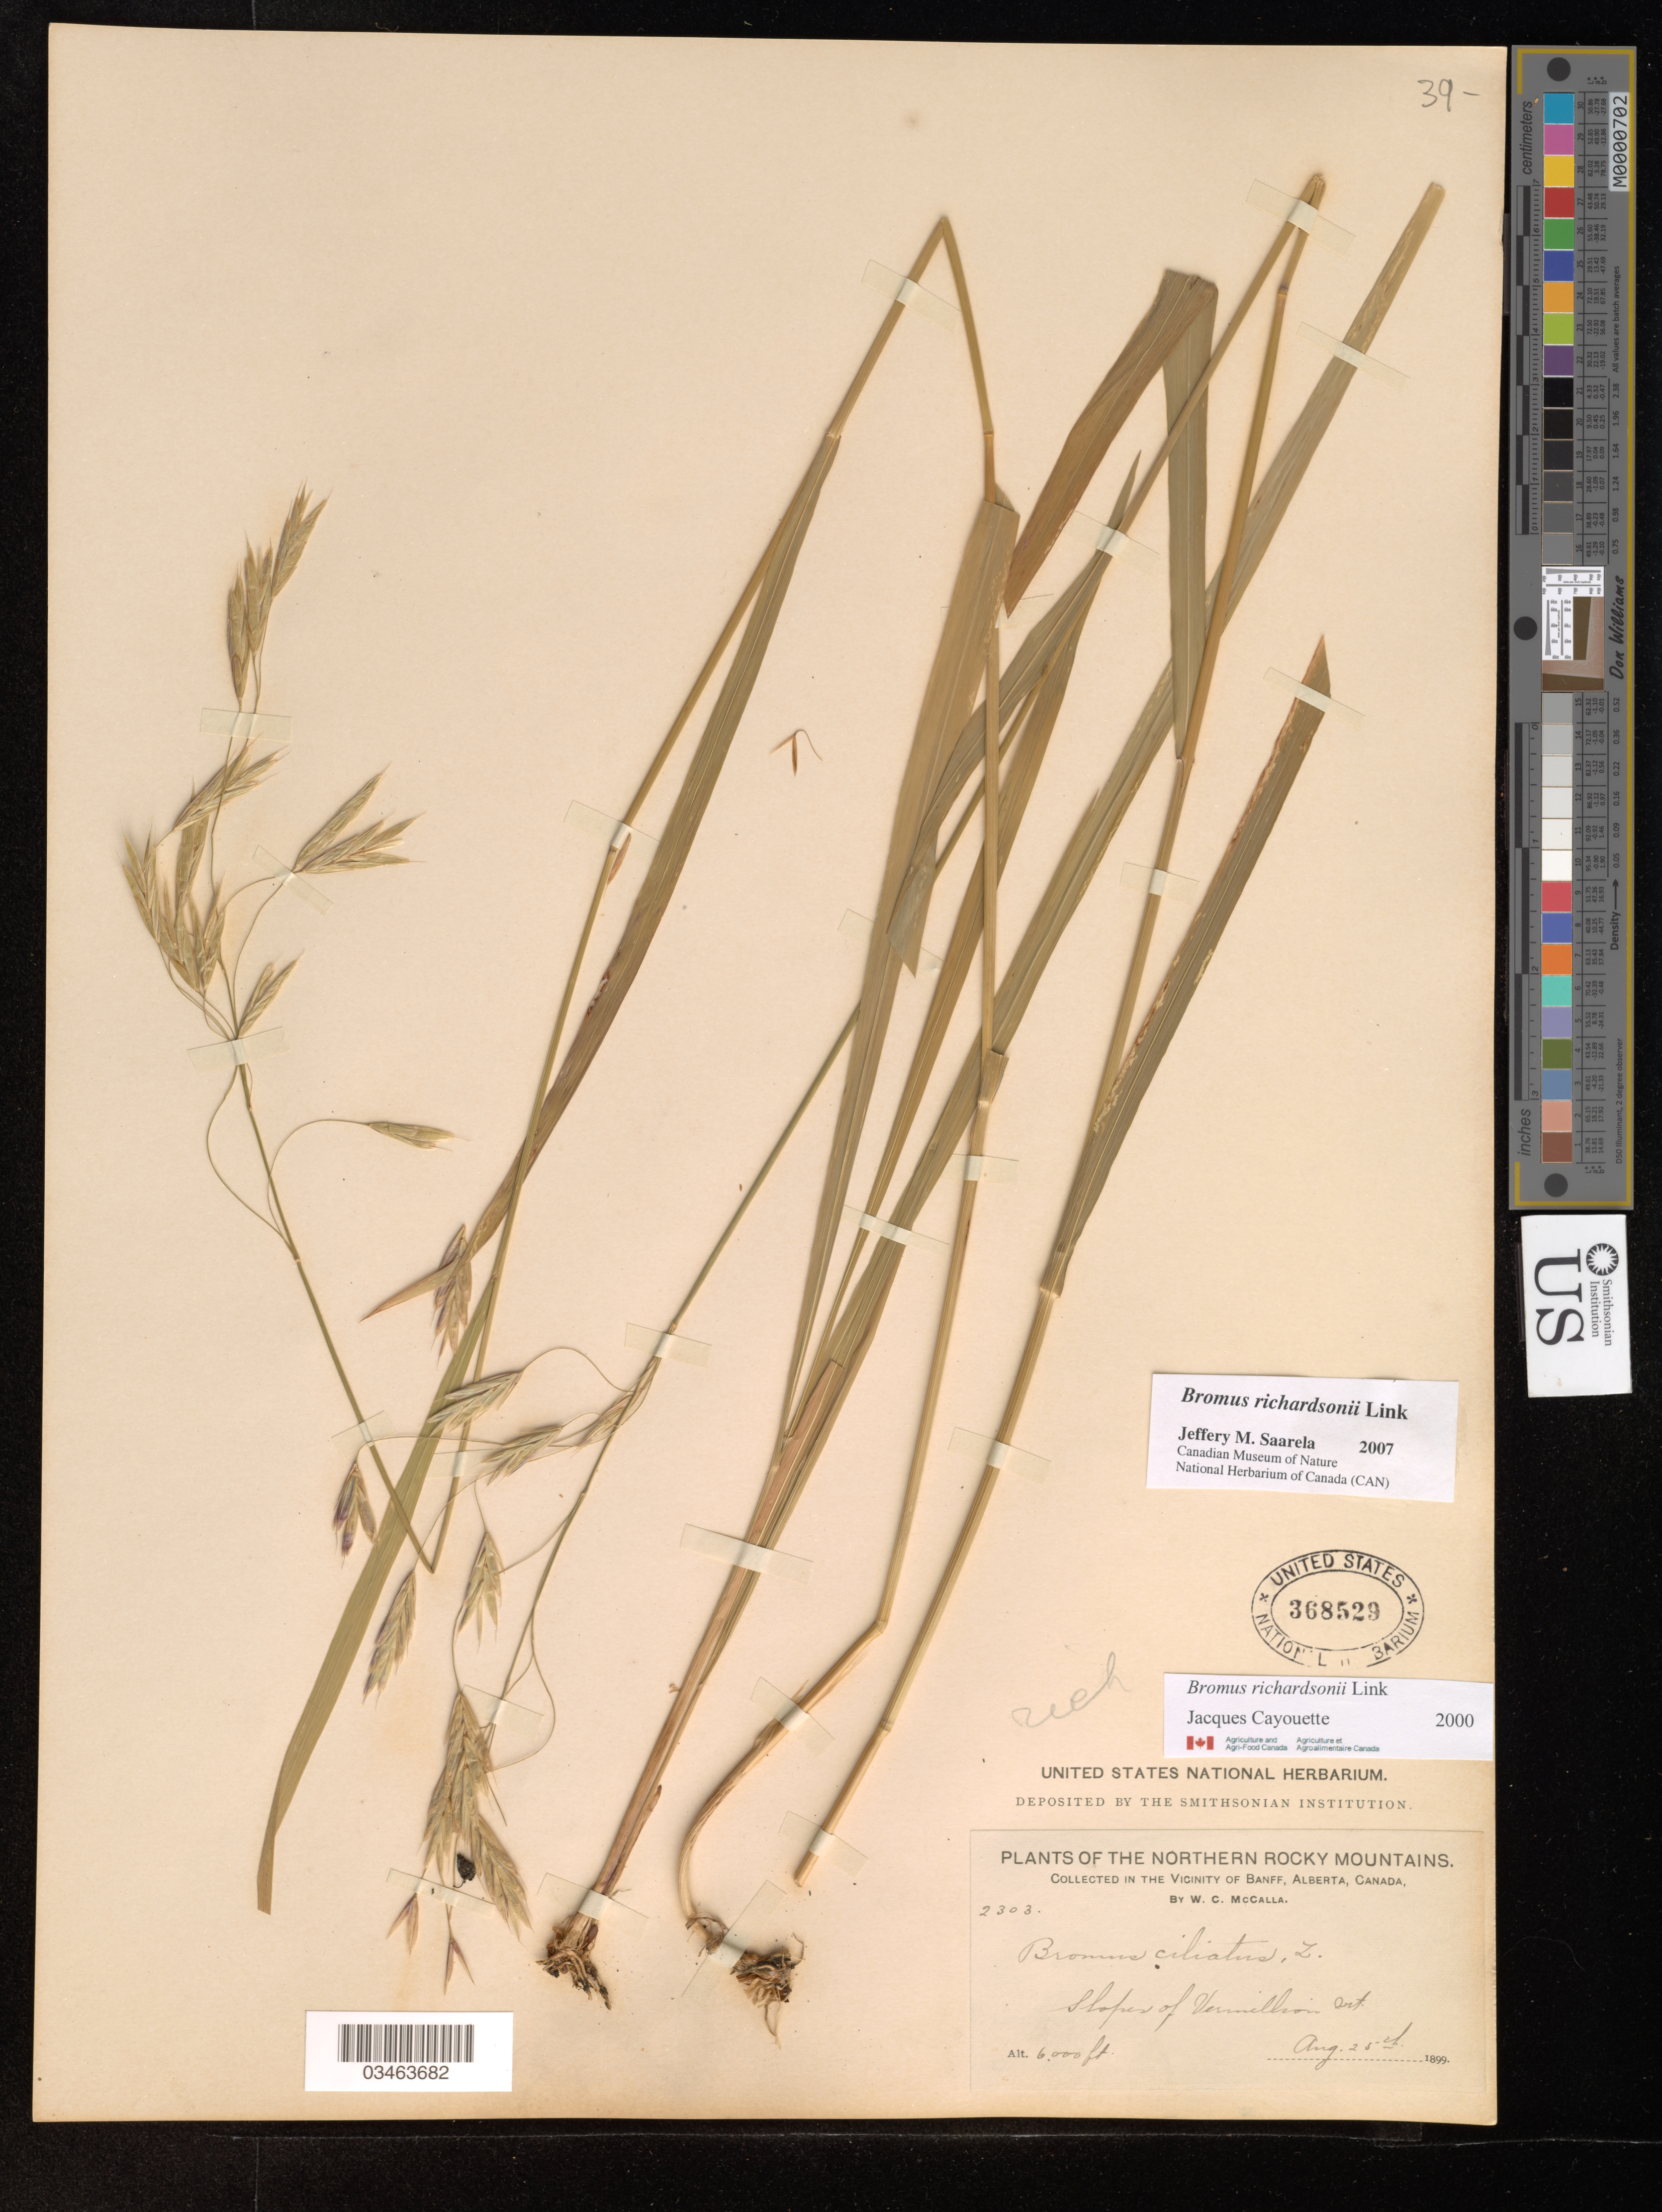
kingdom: Plantae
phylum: Tracheophyta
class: Liliopsida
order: Poales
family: Poaceae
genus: Bromus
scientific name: Bromus richardsonii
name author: Link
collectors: W. McCalla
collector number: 2303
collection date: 1899-08-25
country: Canada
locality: The Northern Rocky Mountains. In the vicinity of Banff, Alberta. Slopes of Vermillion, Ont.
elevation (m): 1829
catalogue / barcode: US 368529